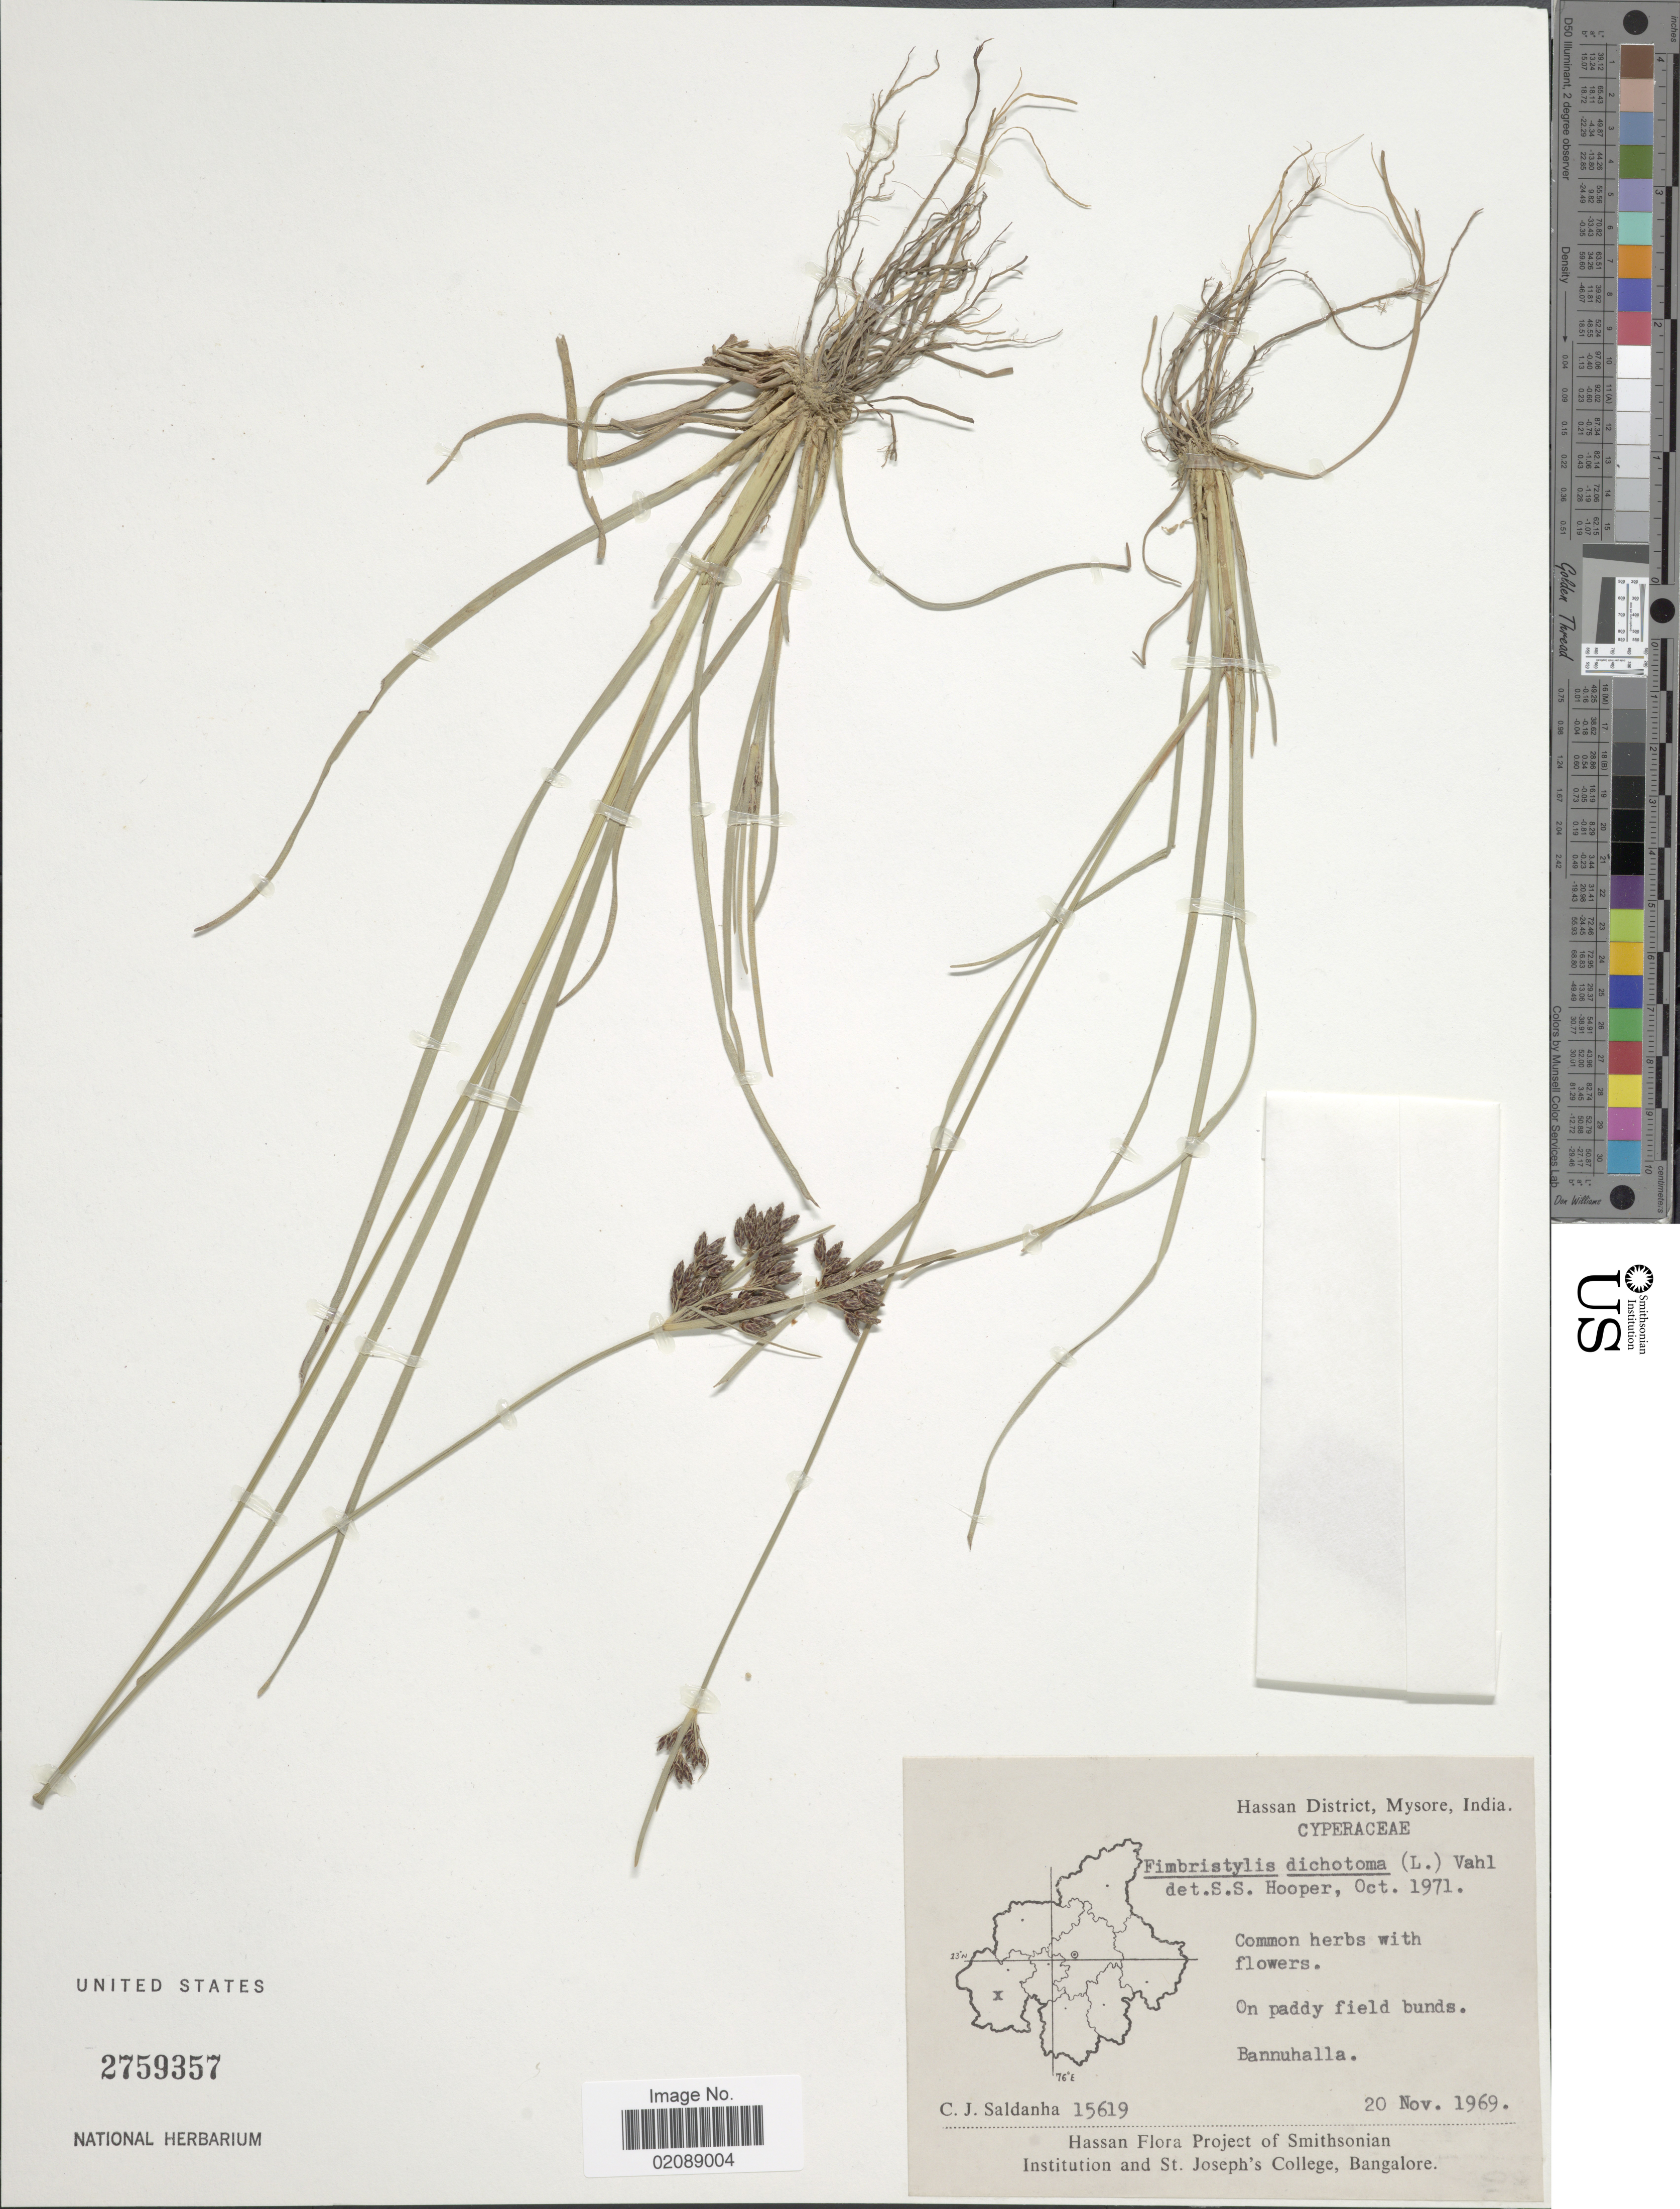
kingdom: Plantae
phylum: Tracheophyta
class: Liliopsida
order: Poales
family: Cyperaceae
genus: Fimbristylis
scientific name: Fimbristylis dichotoma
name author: (L.) Vahl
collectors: C. J. Saldanha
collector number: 15619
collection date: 1969-11-20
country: India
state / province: Karnataka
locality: Hassan District, Mysore, On paddy field bunds, Bannuhalla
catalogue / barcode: US 2759357